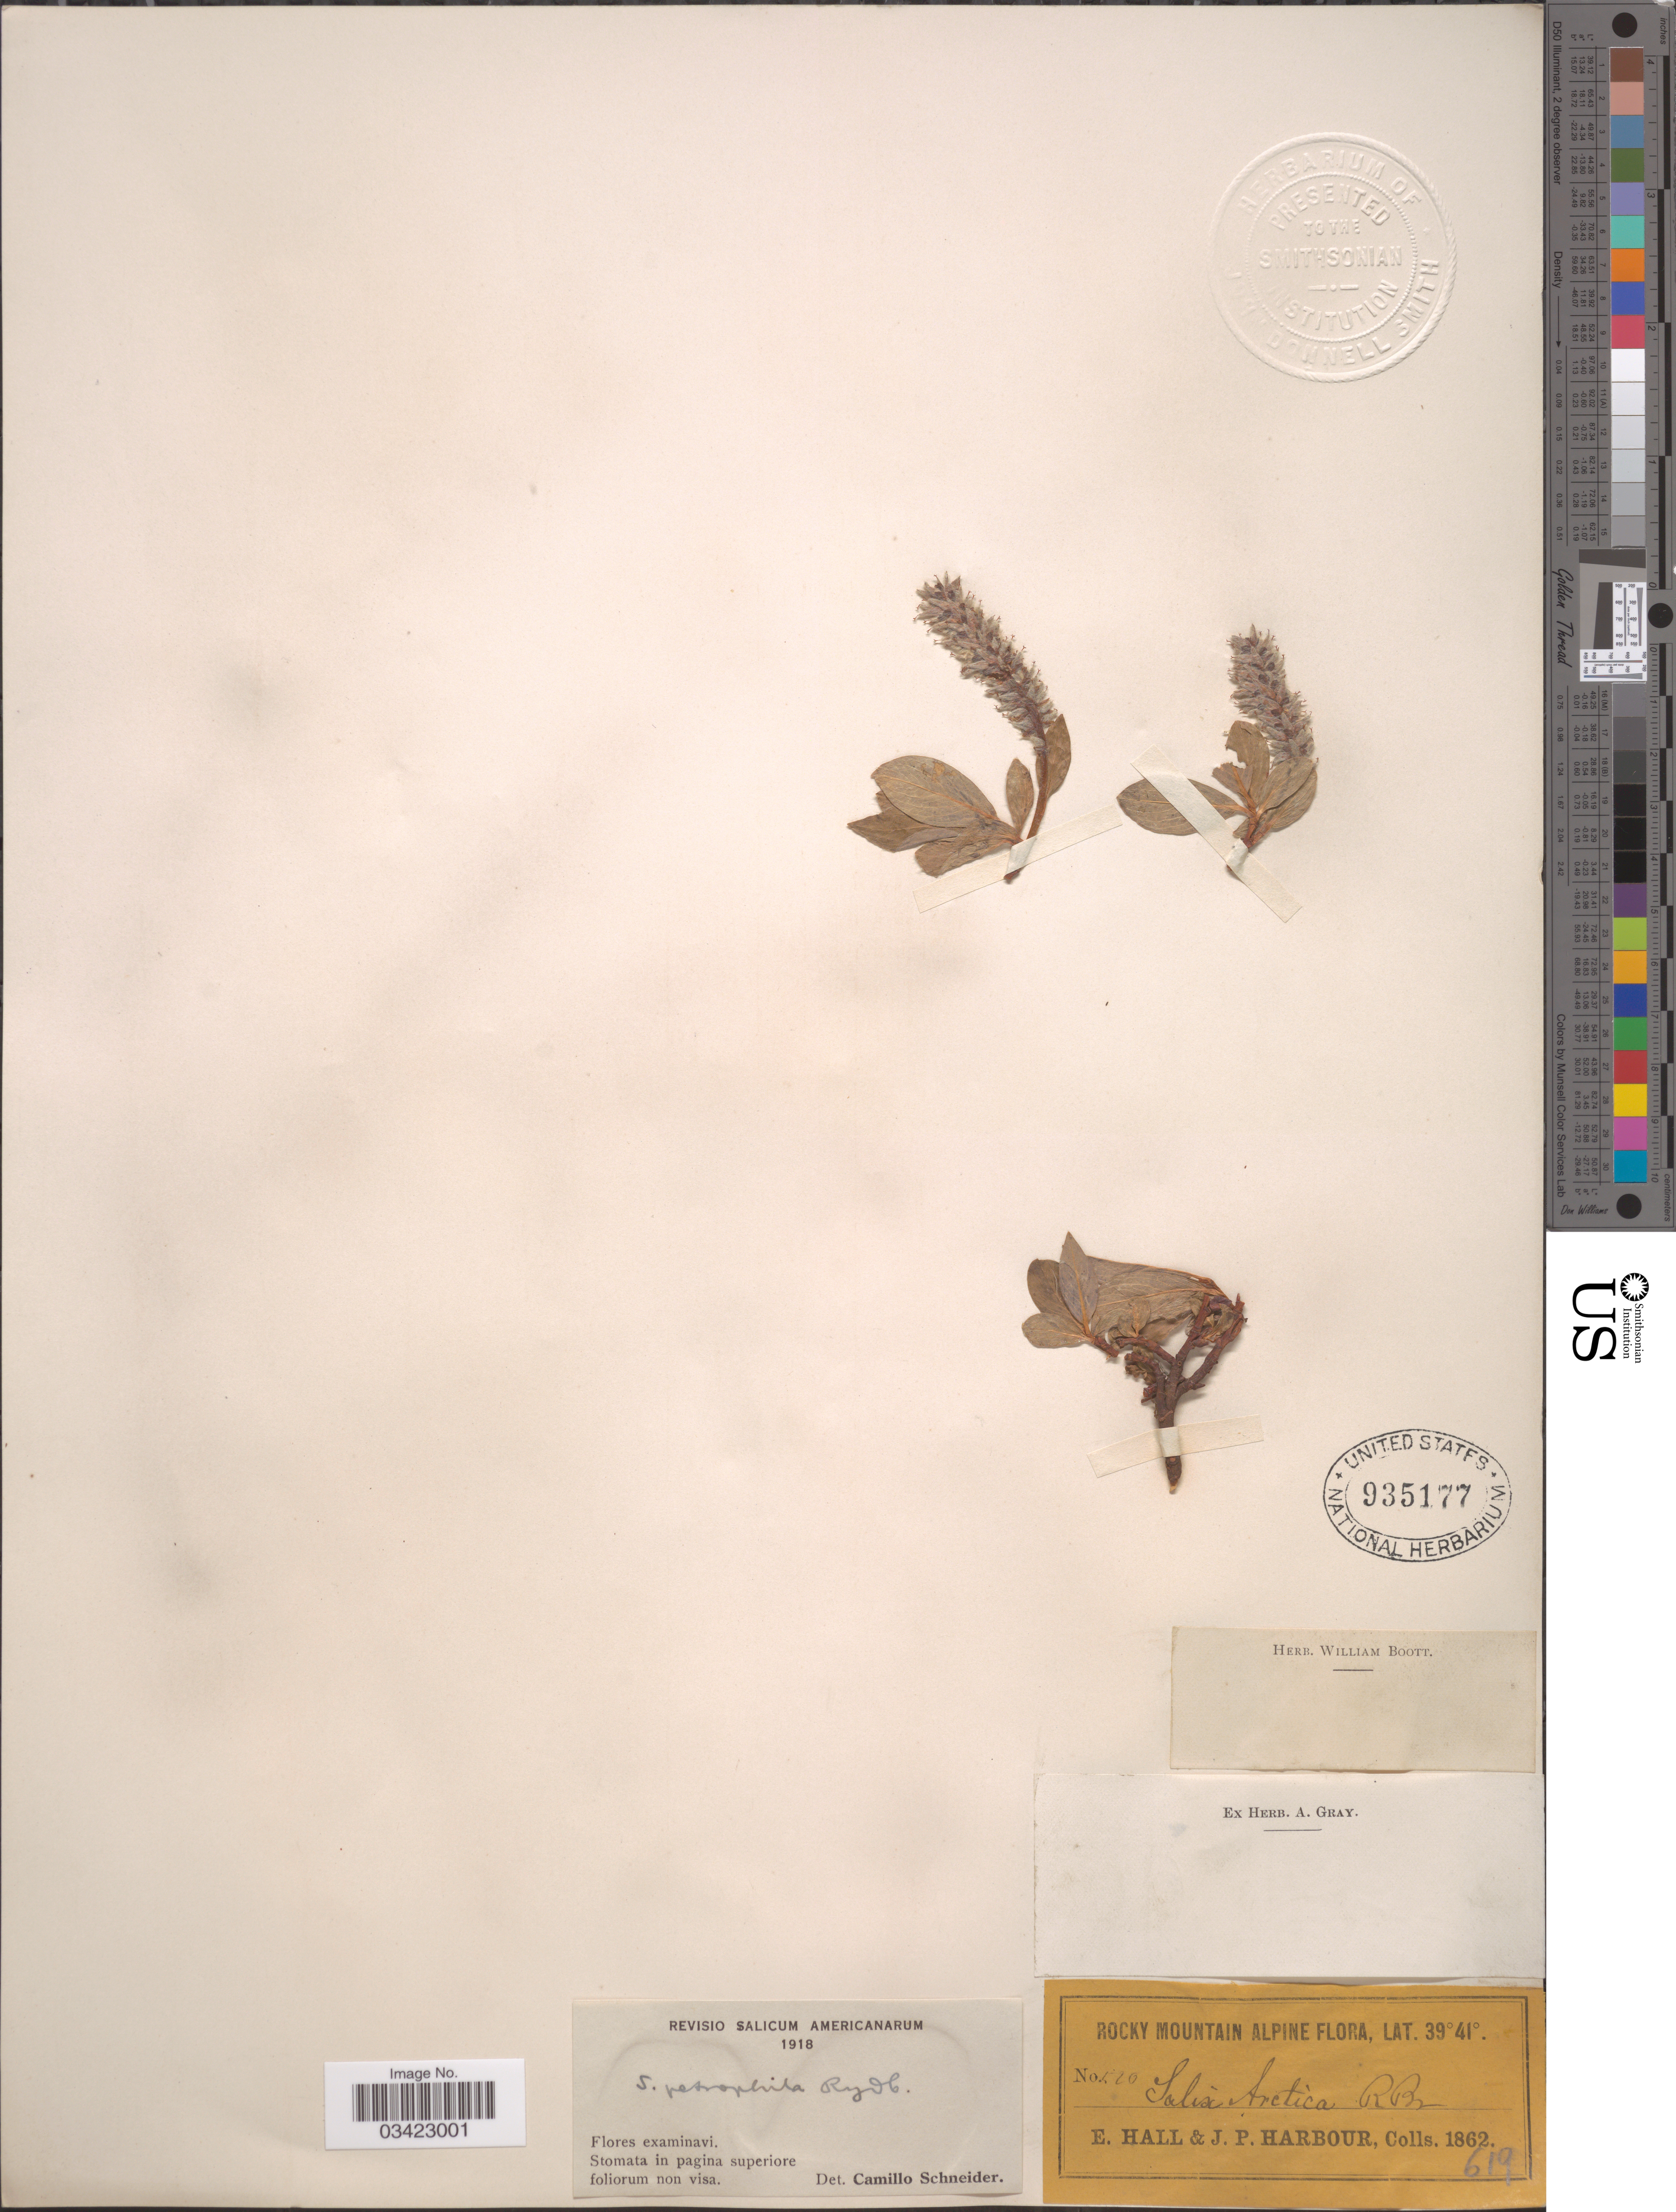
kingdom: Plantae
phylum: Tracheophyta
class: Magnoliopsida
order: Malpighiales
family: Salicaceae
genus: Salix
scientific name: Salix anglorum var. antiplasta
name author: C.K. Schneid.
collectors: E. Hall & J. Harbour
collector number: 520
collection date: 1862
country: United States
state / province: Colorado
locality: Rocky Mountain Alpine.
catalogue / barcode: US 935177